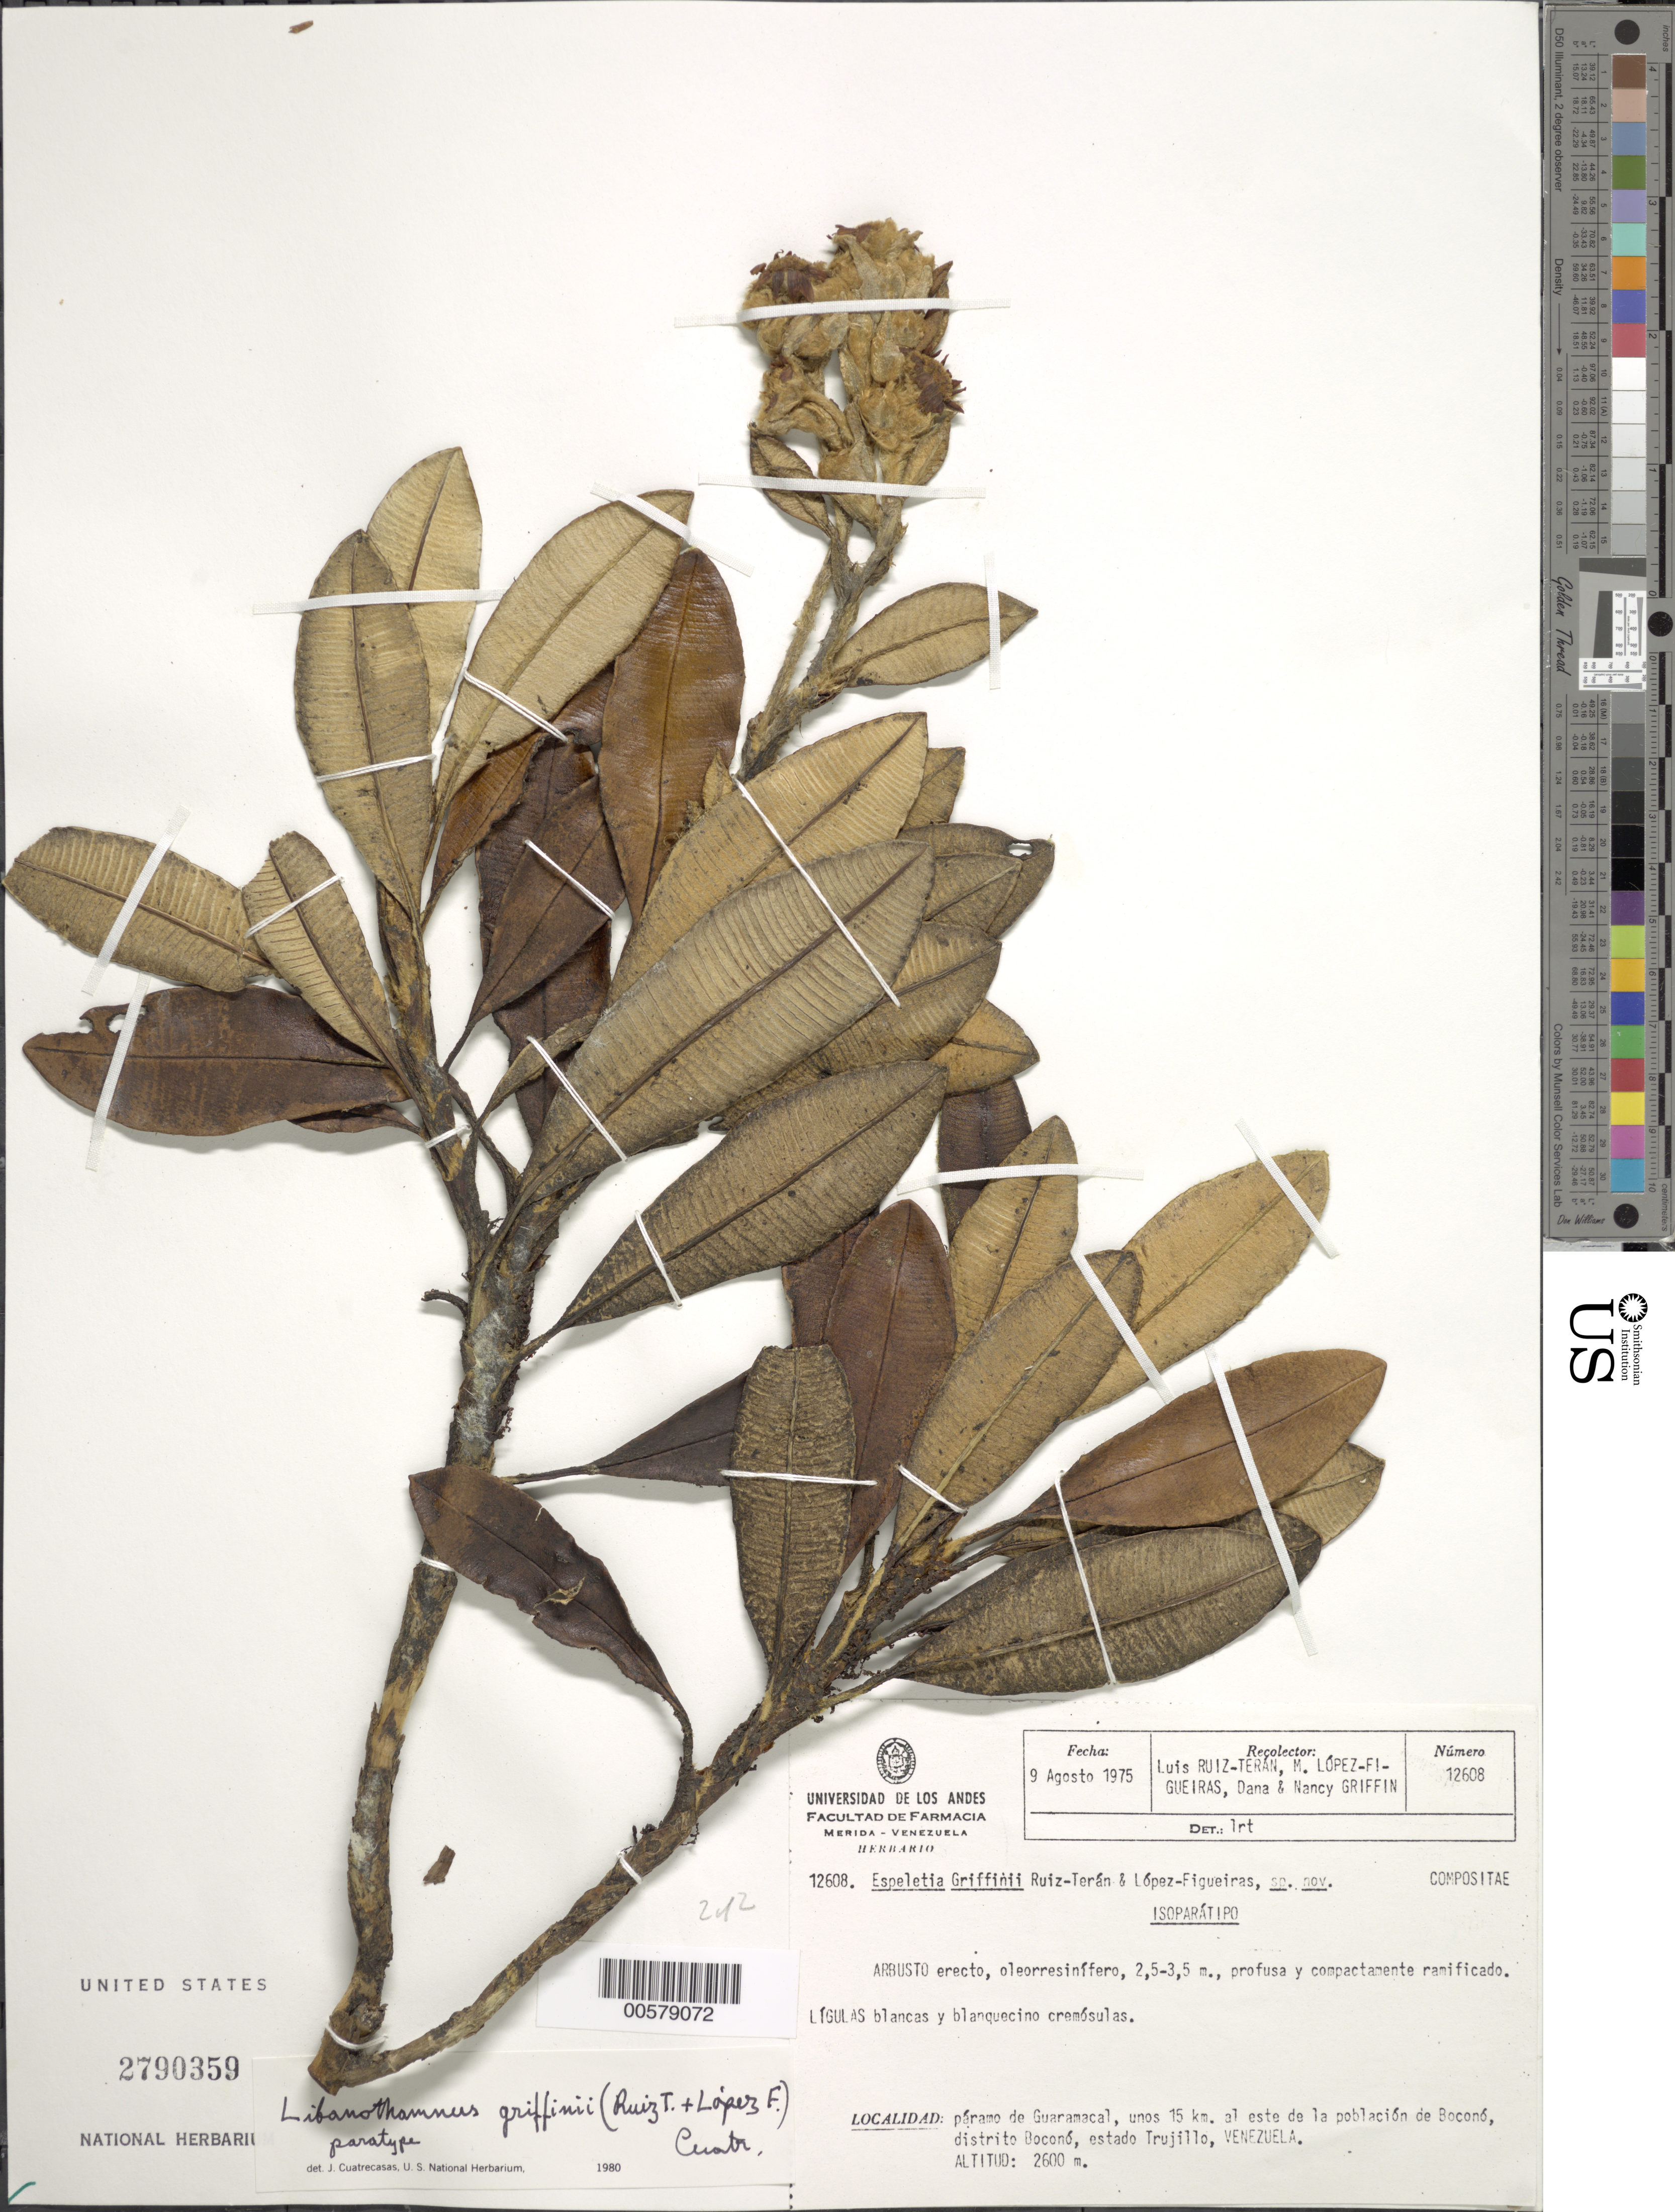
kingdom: Plantae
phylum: Tracheophyta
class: Magnoliopsida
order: Asterales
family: Asteraceae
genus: Libanothamnus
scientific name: Libanothamnus griffinii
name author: (Ruíz-Terán & López Fig.) Cuatrec.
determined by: Cuatrecasas, J.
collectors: L. E. Ruíz-Terán, M. López Figueiras, D. Griffin & N. Griffin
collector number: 12608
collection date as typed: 09 Aug 1975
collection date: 1975-08-09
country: Venezuela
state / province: Trujillo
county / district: Boconó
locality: Páramo de Guaramacal, 15 km E de Boconó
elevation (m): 2600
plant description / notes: Isoparatype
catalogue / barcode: US 2790359